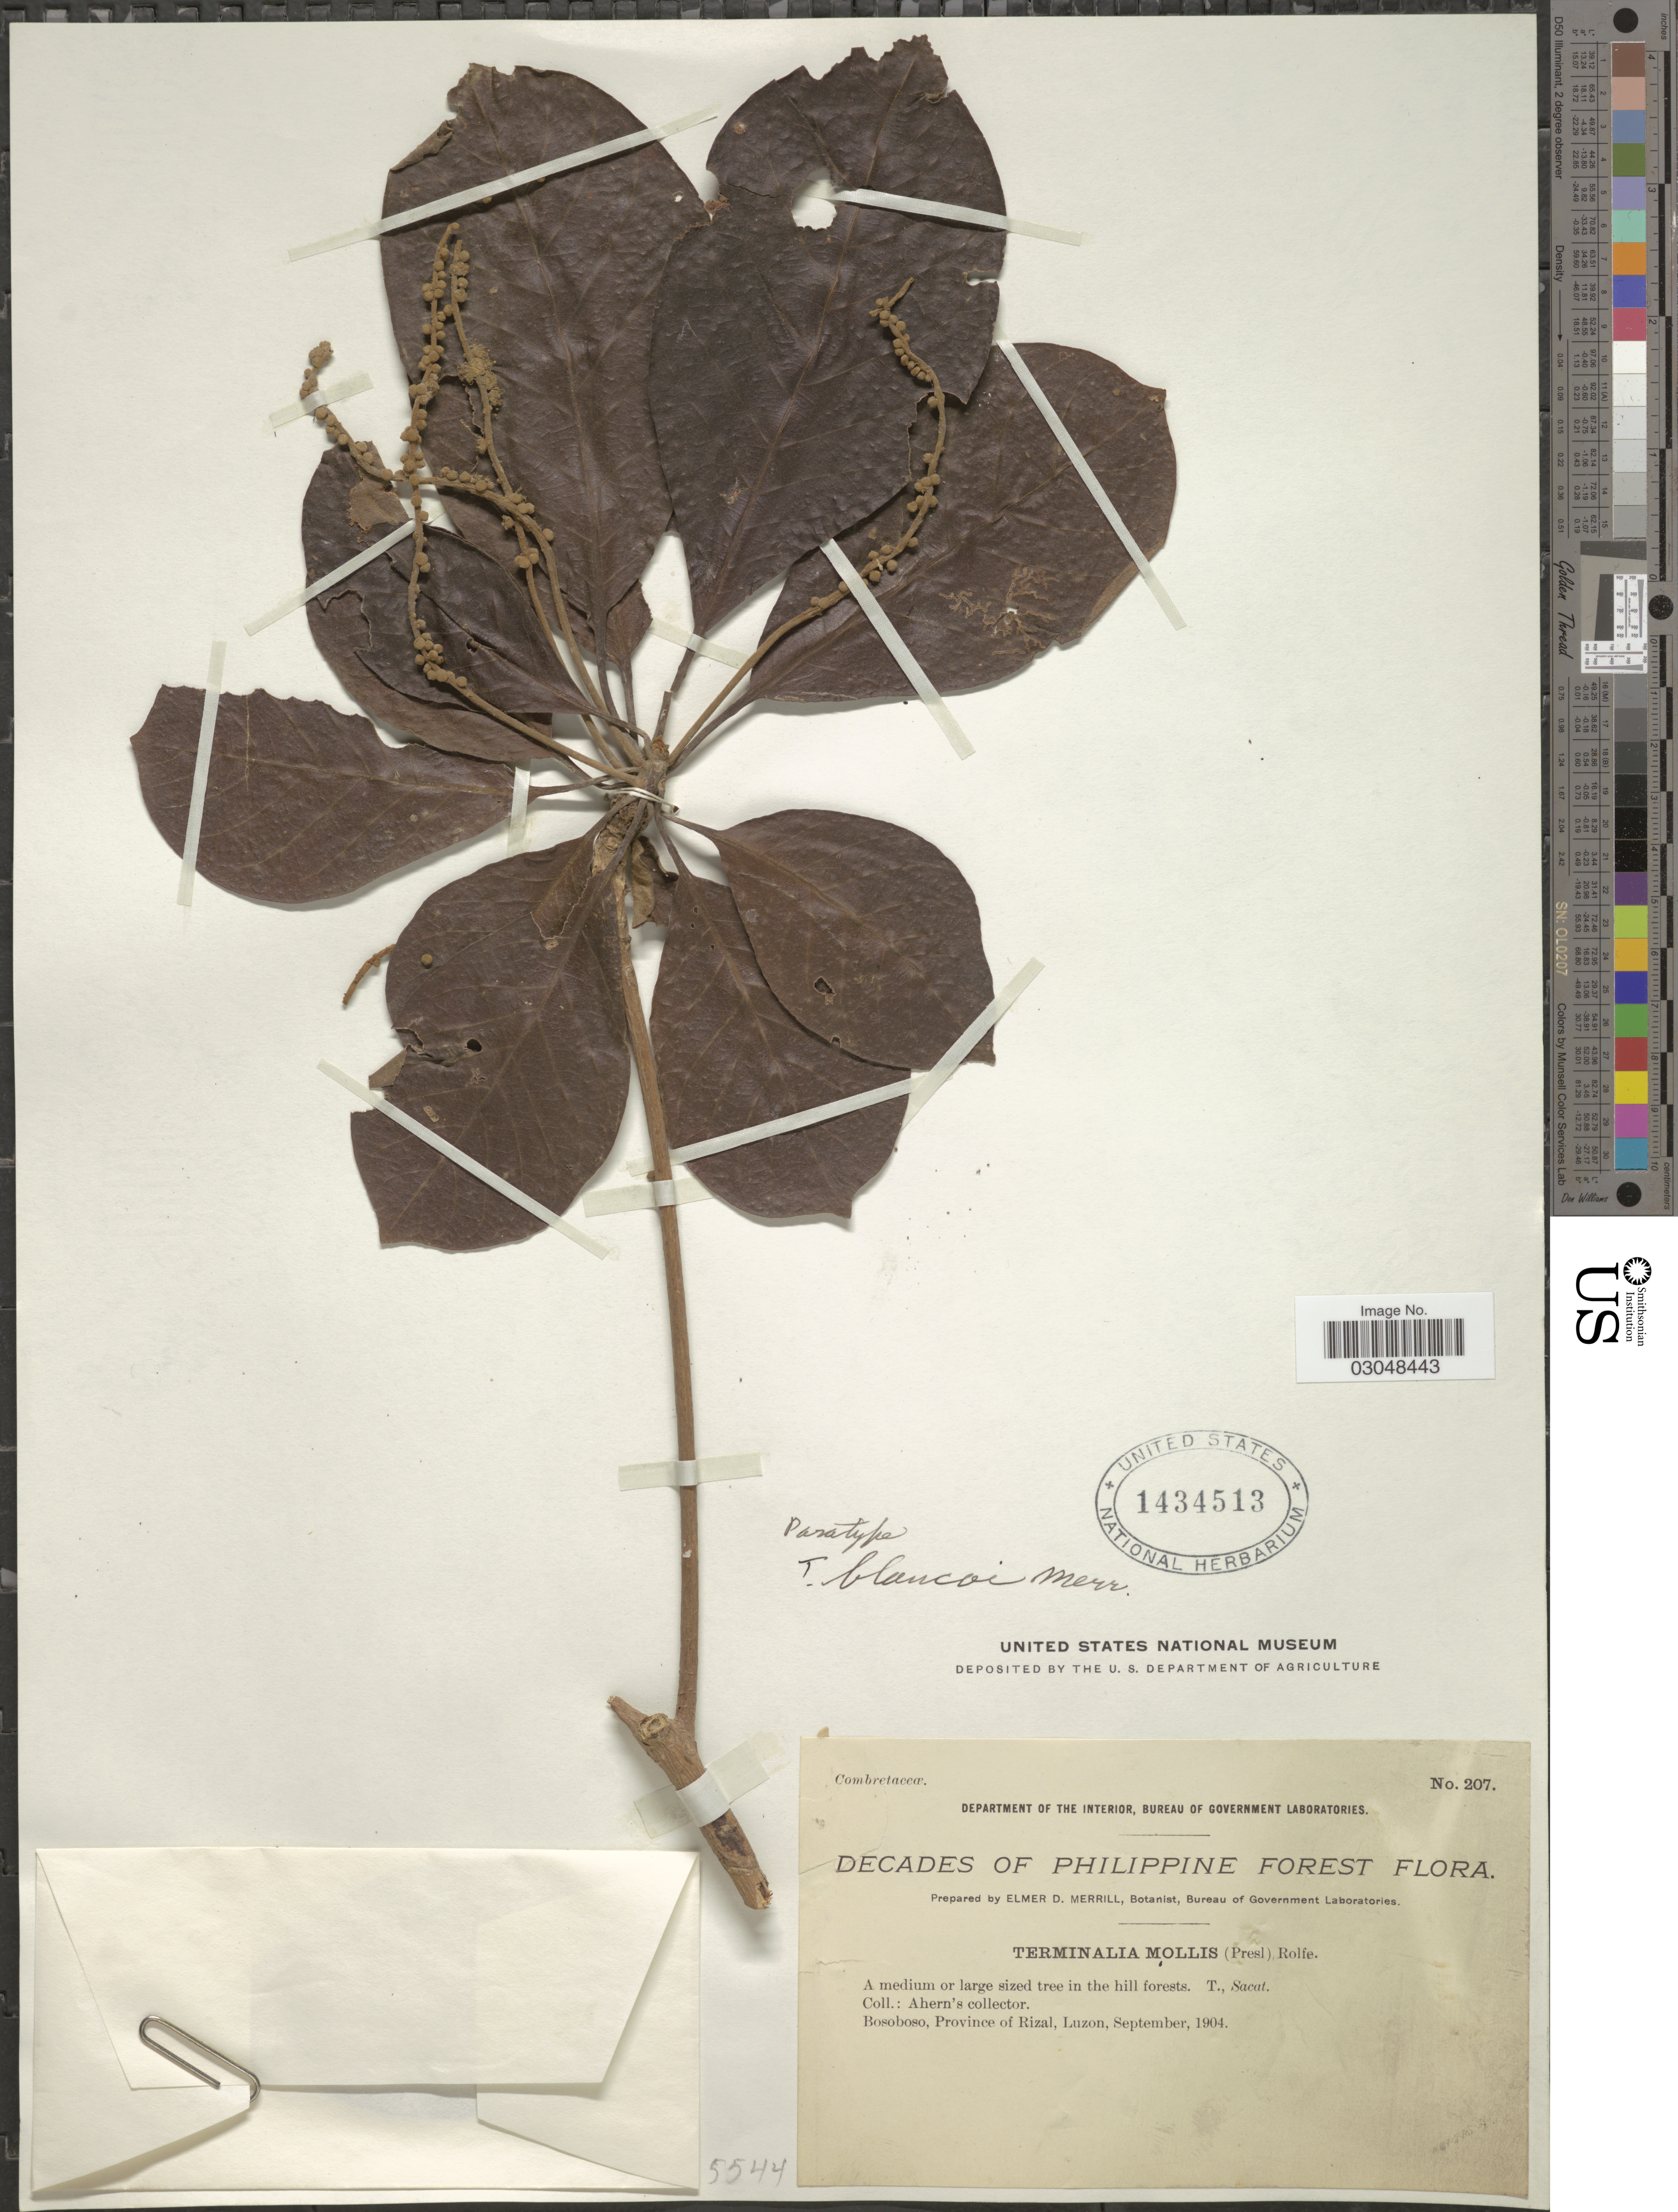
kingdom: Plantae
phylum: Tracheophyta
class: Magnoliopsida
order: Myrtales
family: Combretaceae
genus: Terminalia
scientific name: Terminalia blancoi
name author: Merr.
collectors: Ahern's collector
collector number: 207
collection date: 1904-09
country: Philippines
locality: Decades of Philippine Forest, Bosoboso, Province of Rizal, Luzon.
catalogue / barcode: US 1434513